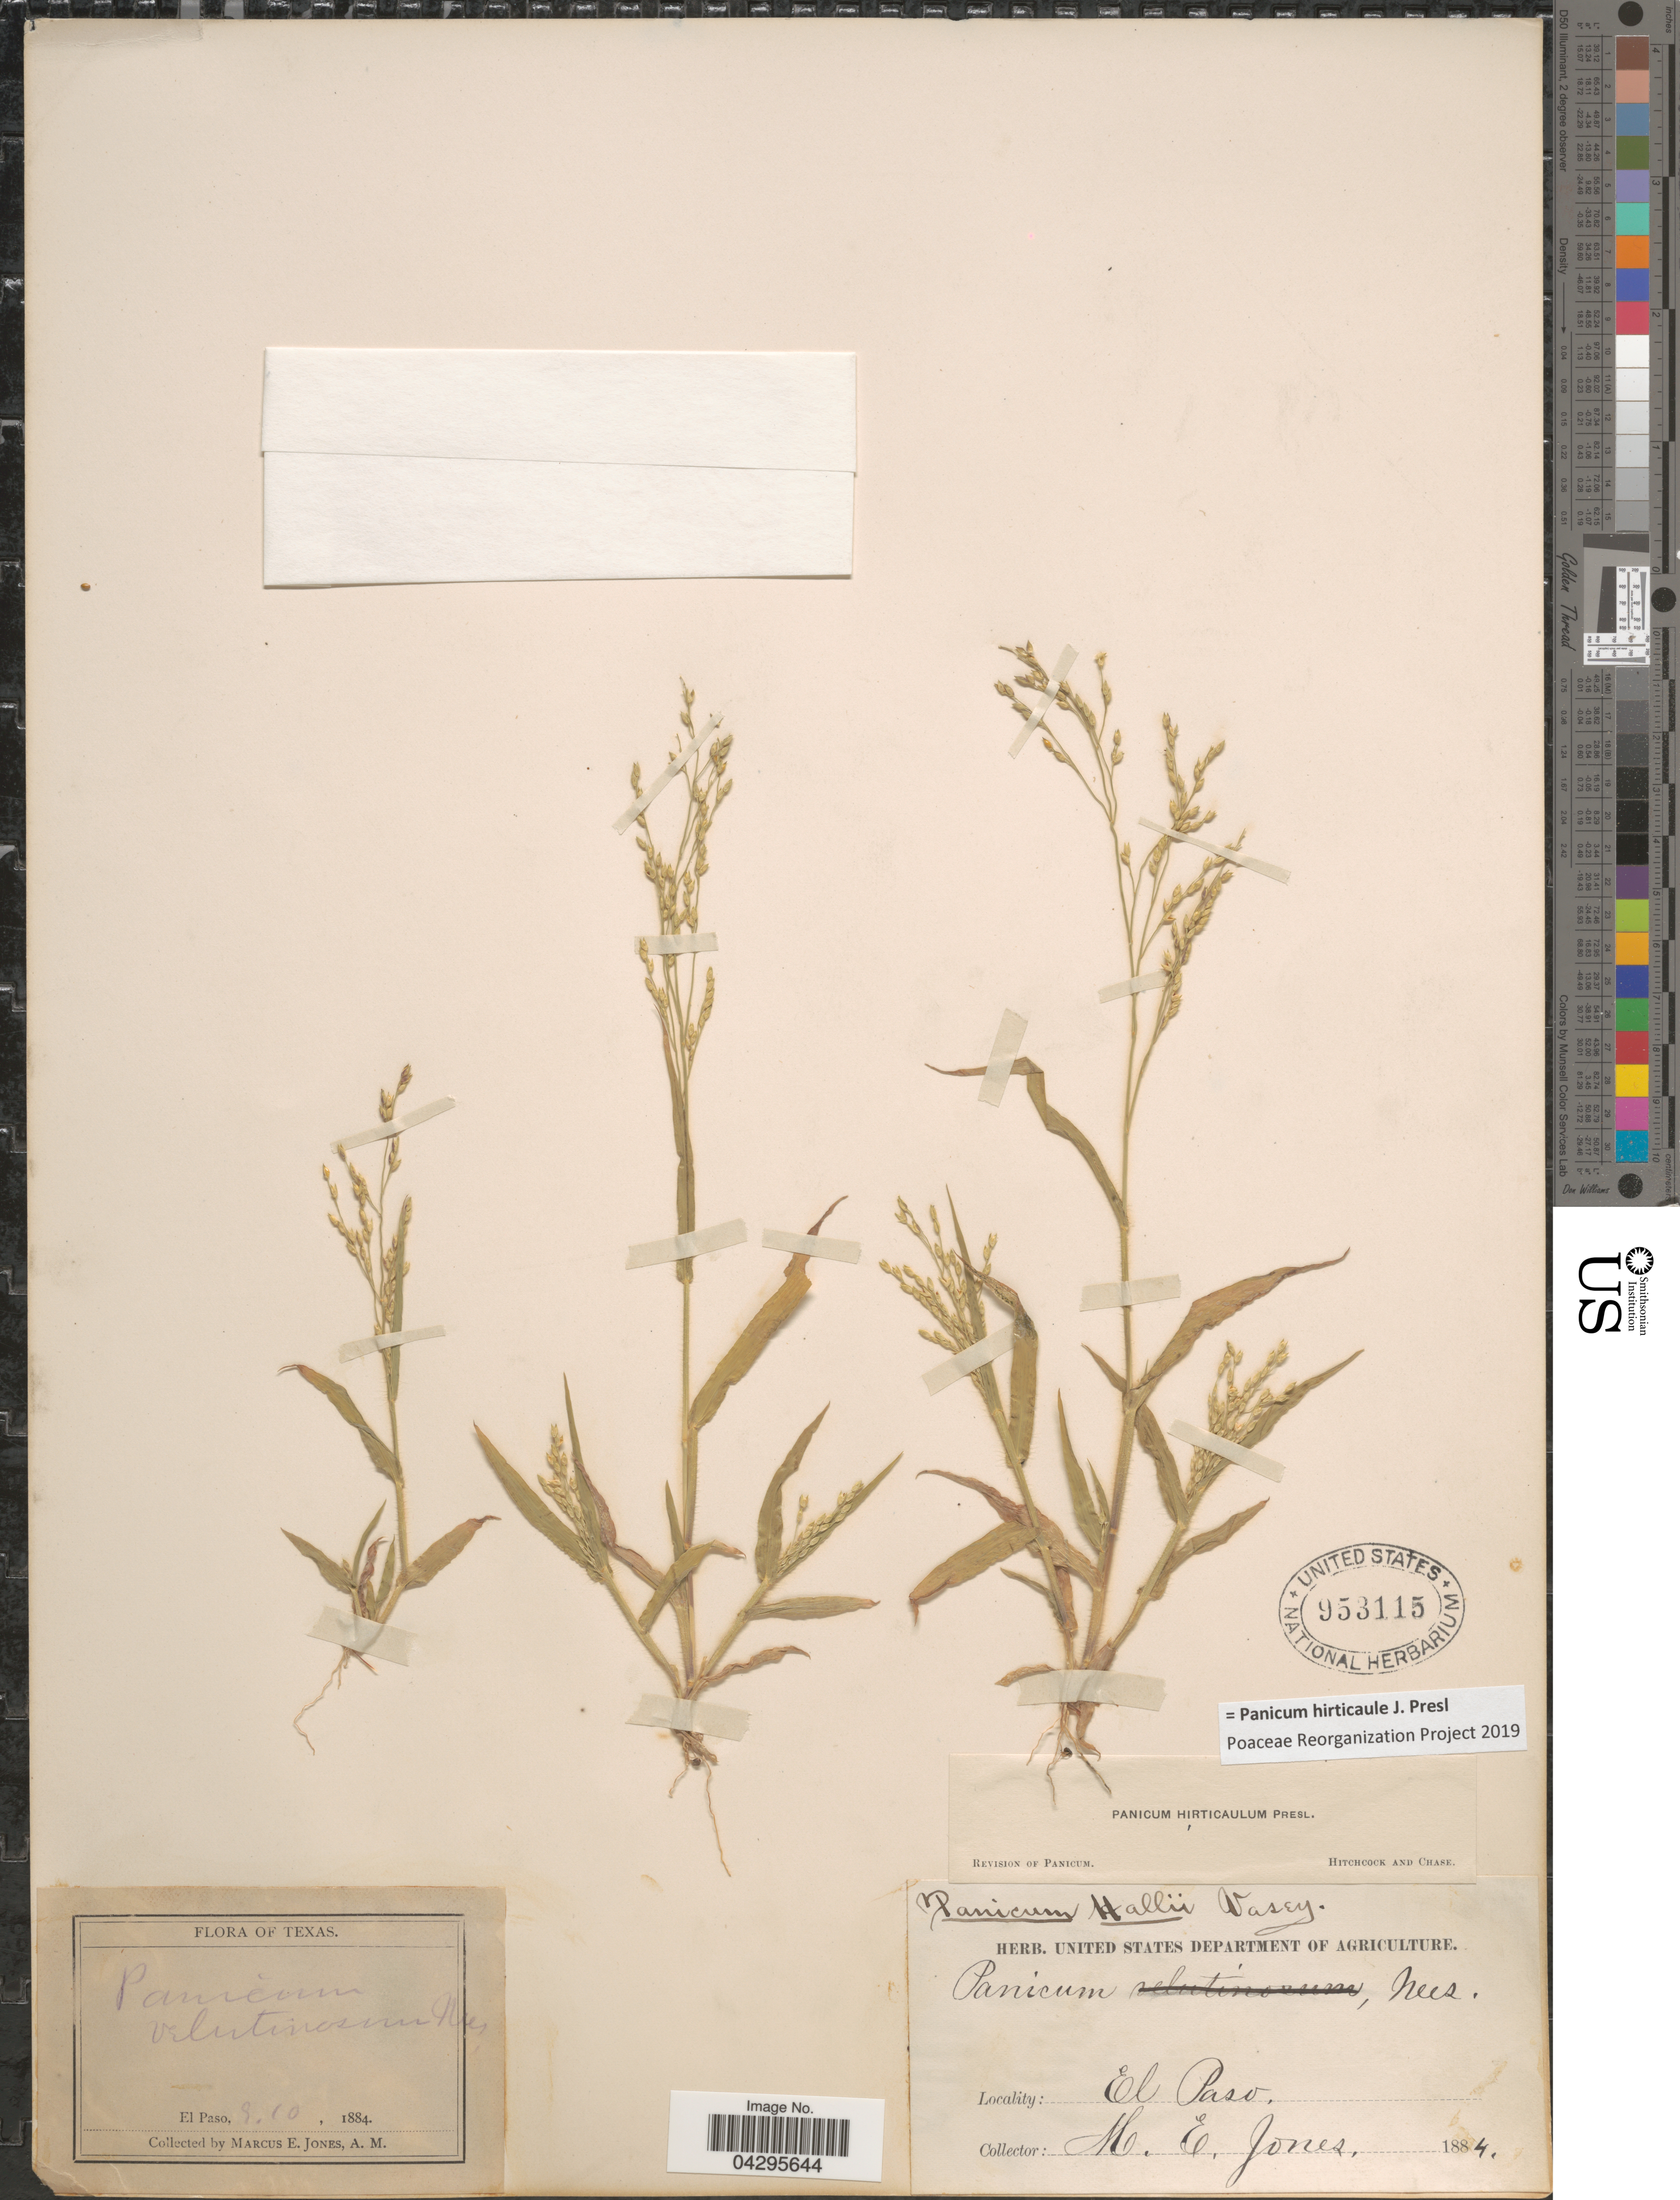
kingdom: Plantae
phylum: Tracheophyta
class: Liliopsida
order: Poales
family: Poaceae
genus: Panicum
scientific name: Panicum hirticaule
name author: J. Presl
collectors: M. E. Jones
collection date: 1884-10-09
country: United States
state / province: Texas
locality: El Paso.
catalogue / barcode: US 953115